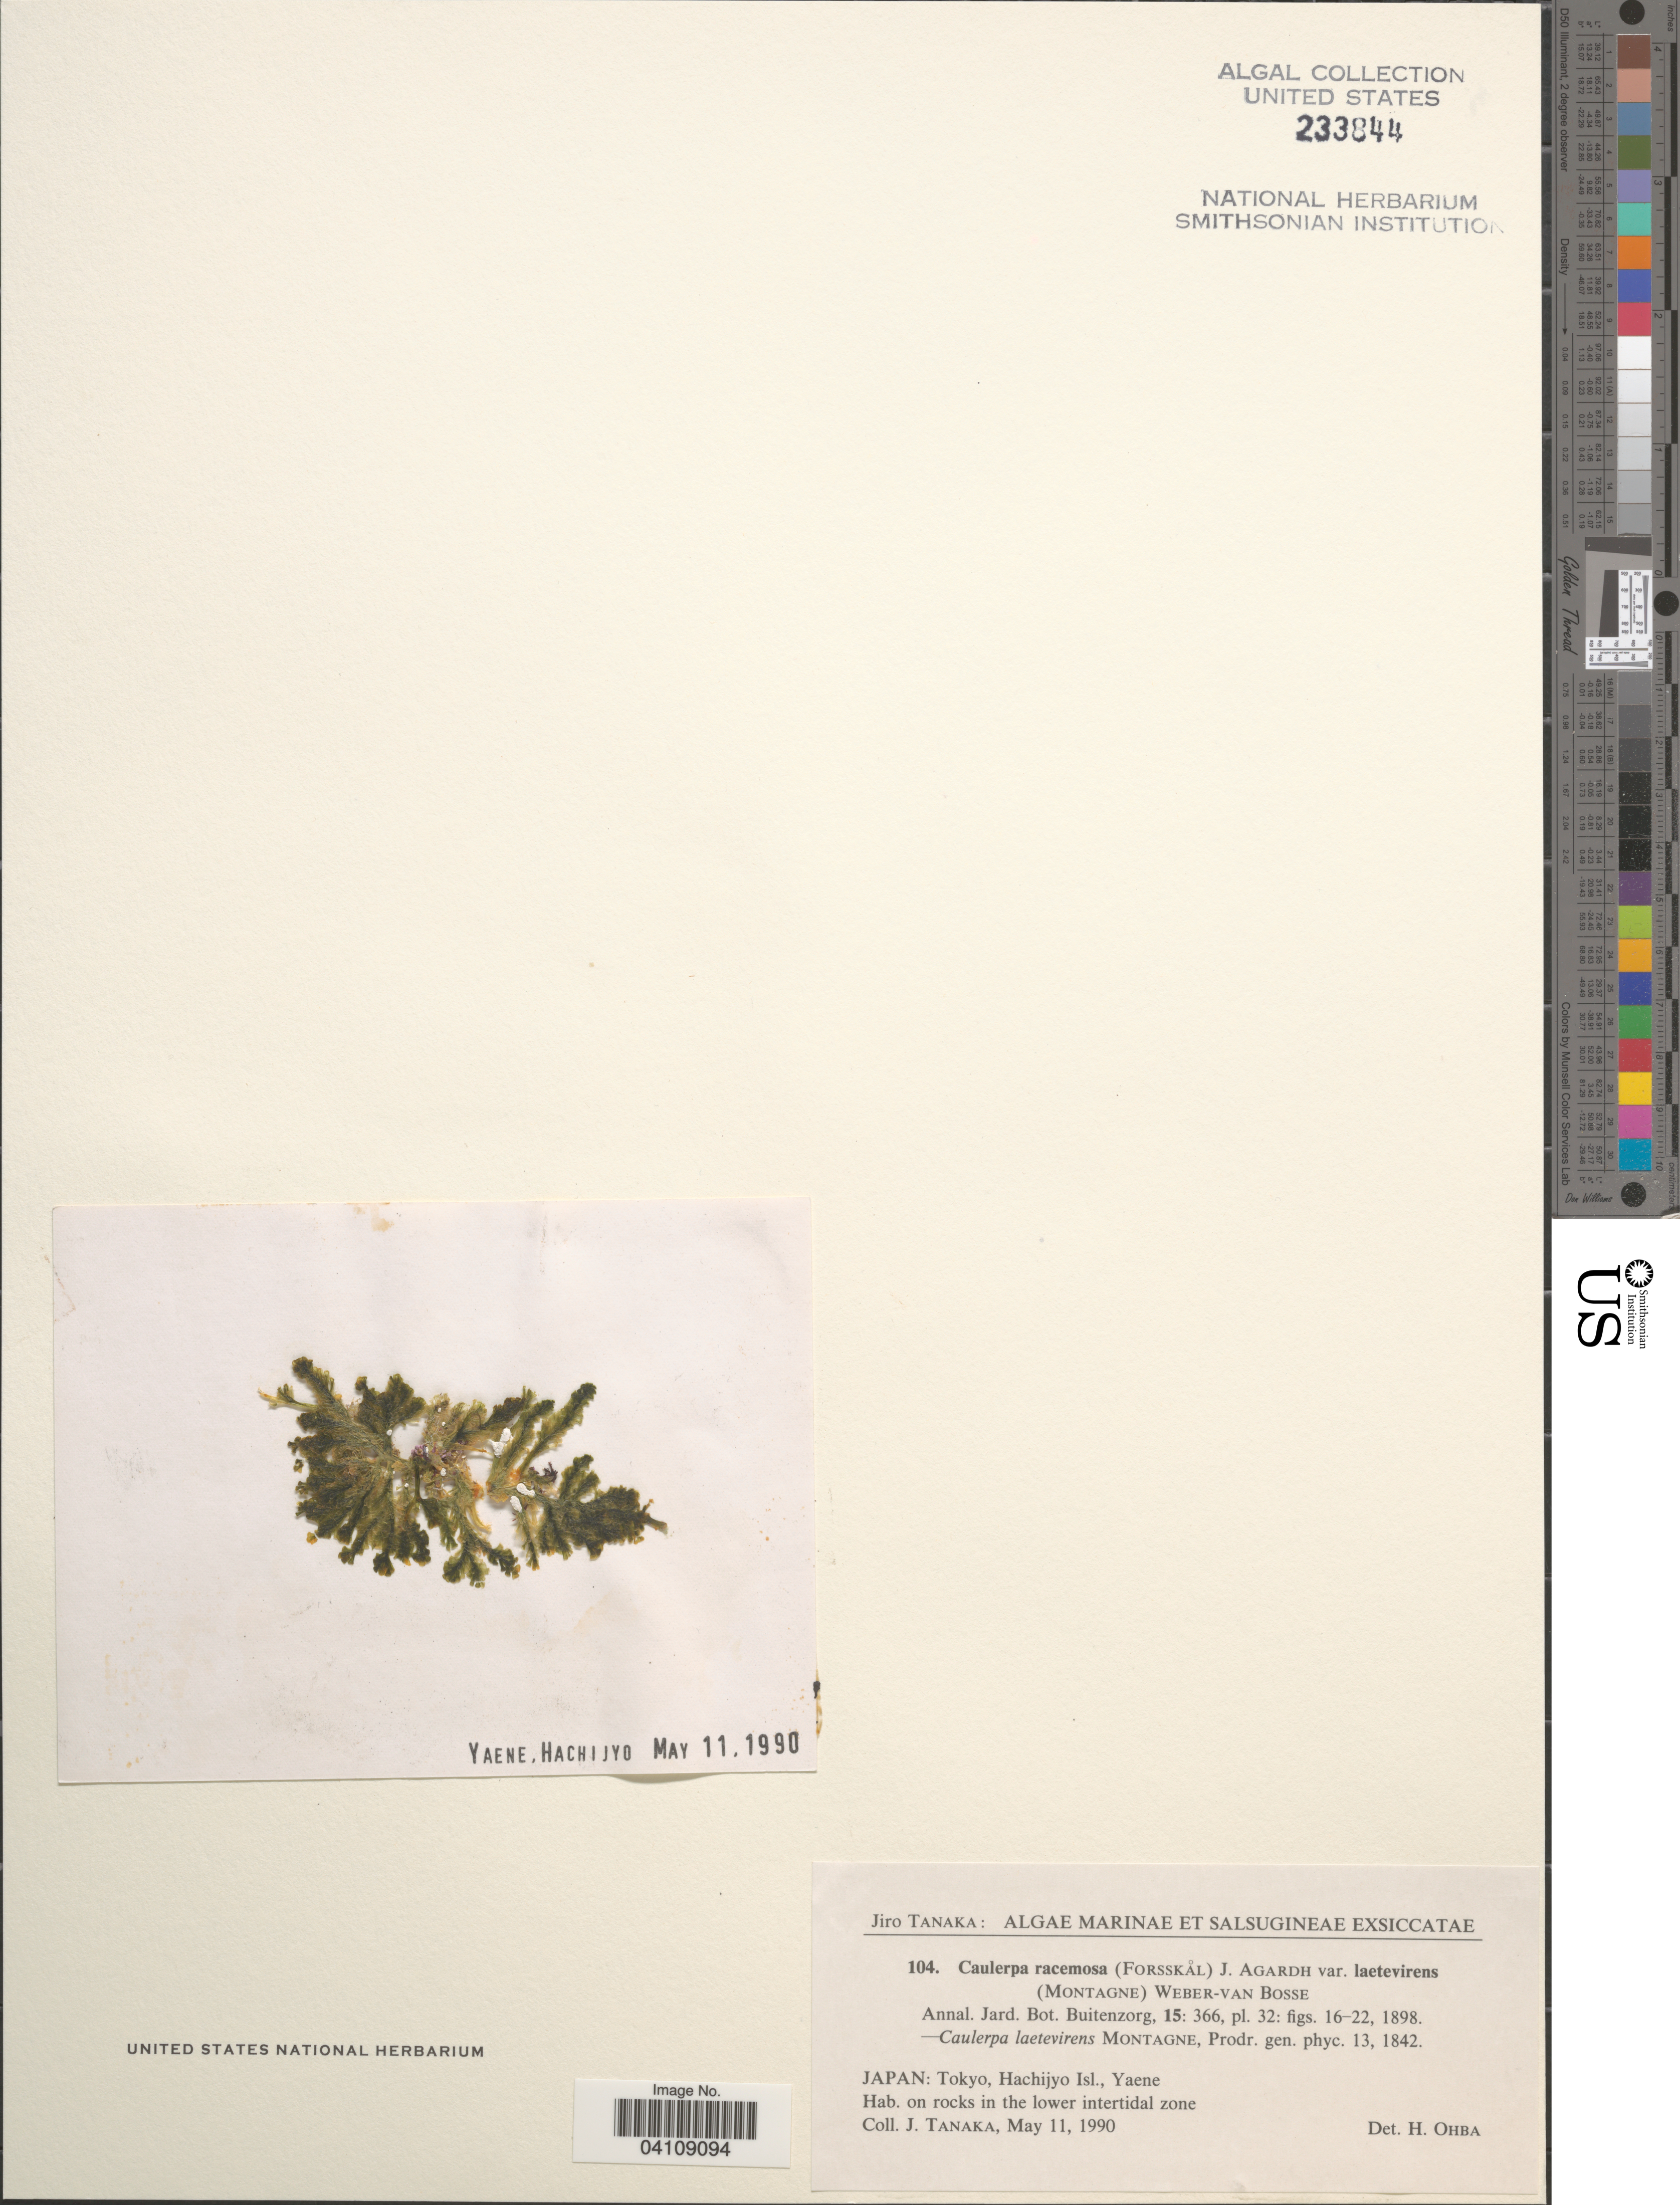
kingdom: Plantae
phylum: Chlorophyta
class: Ulvophyceae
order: Bryopsidales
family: Caulerpaceae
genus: Caulerpa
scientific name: Caulerpa racemosa var. laetevirens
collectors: J. Tanaka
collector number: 104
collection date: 1990-05-11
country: Japan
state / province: Tokyo, Federal City of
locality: Tokyo, Hachijyo Isl., Yaene.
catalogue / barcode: US 233844